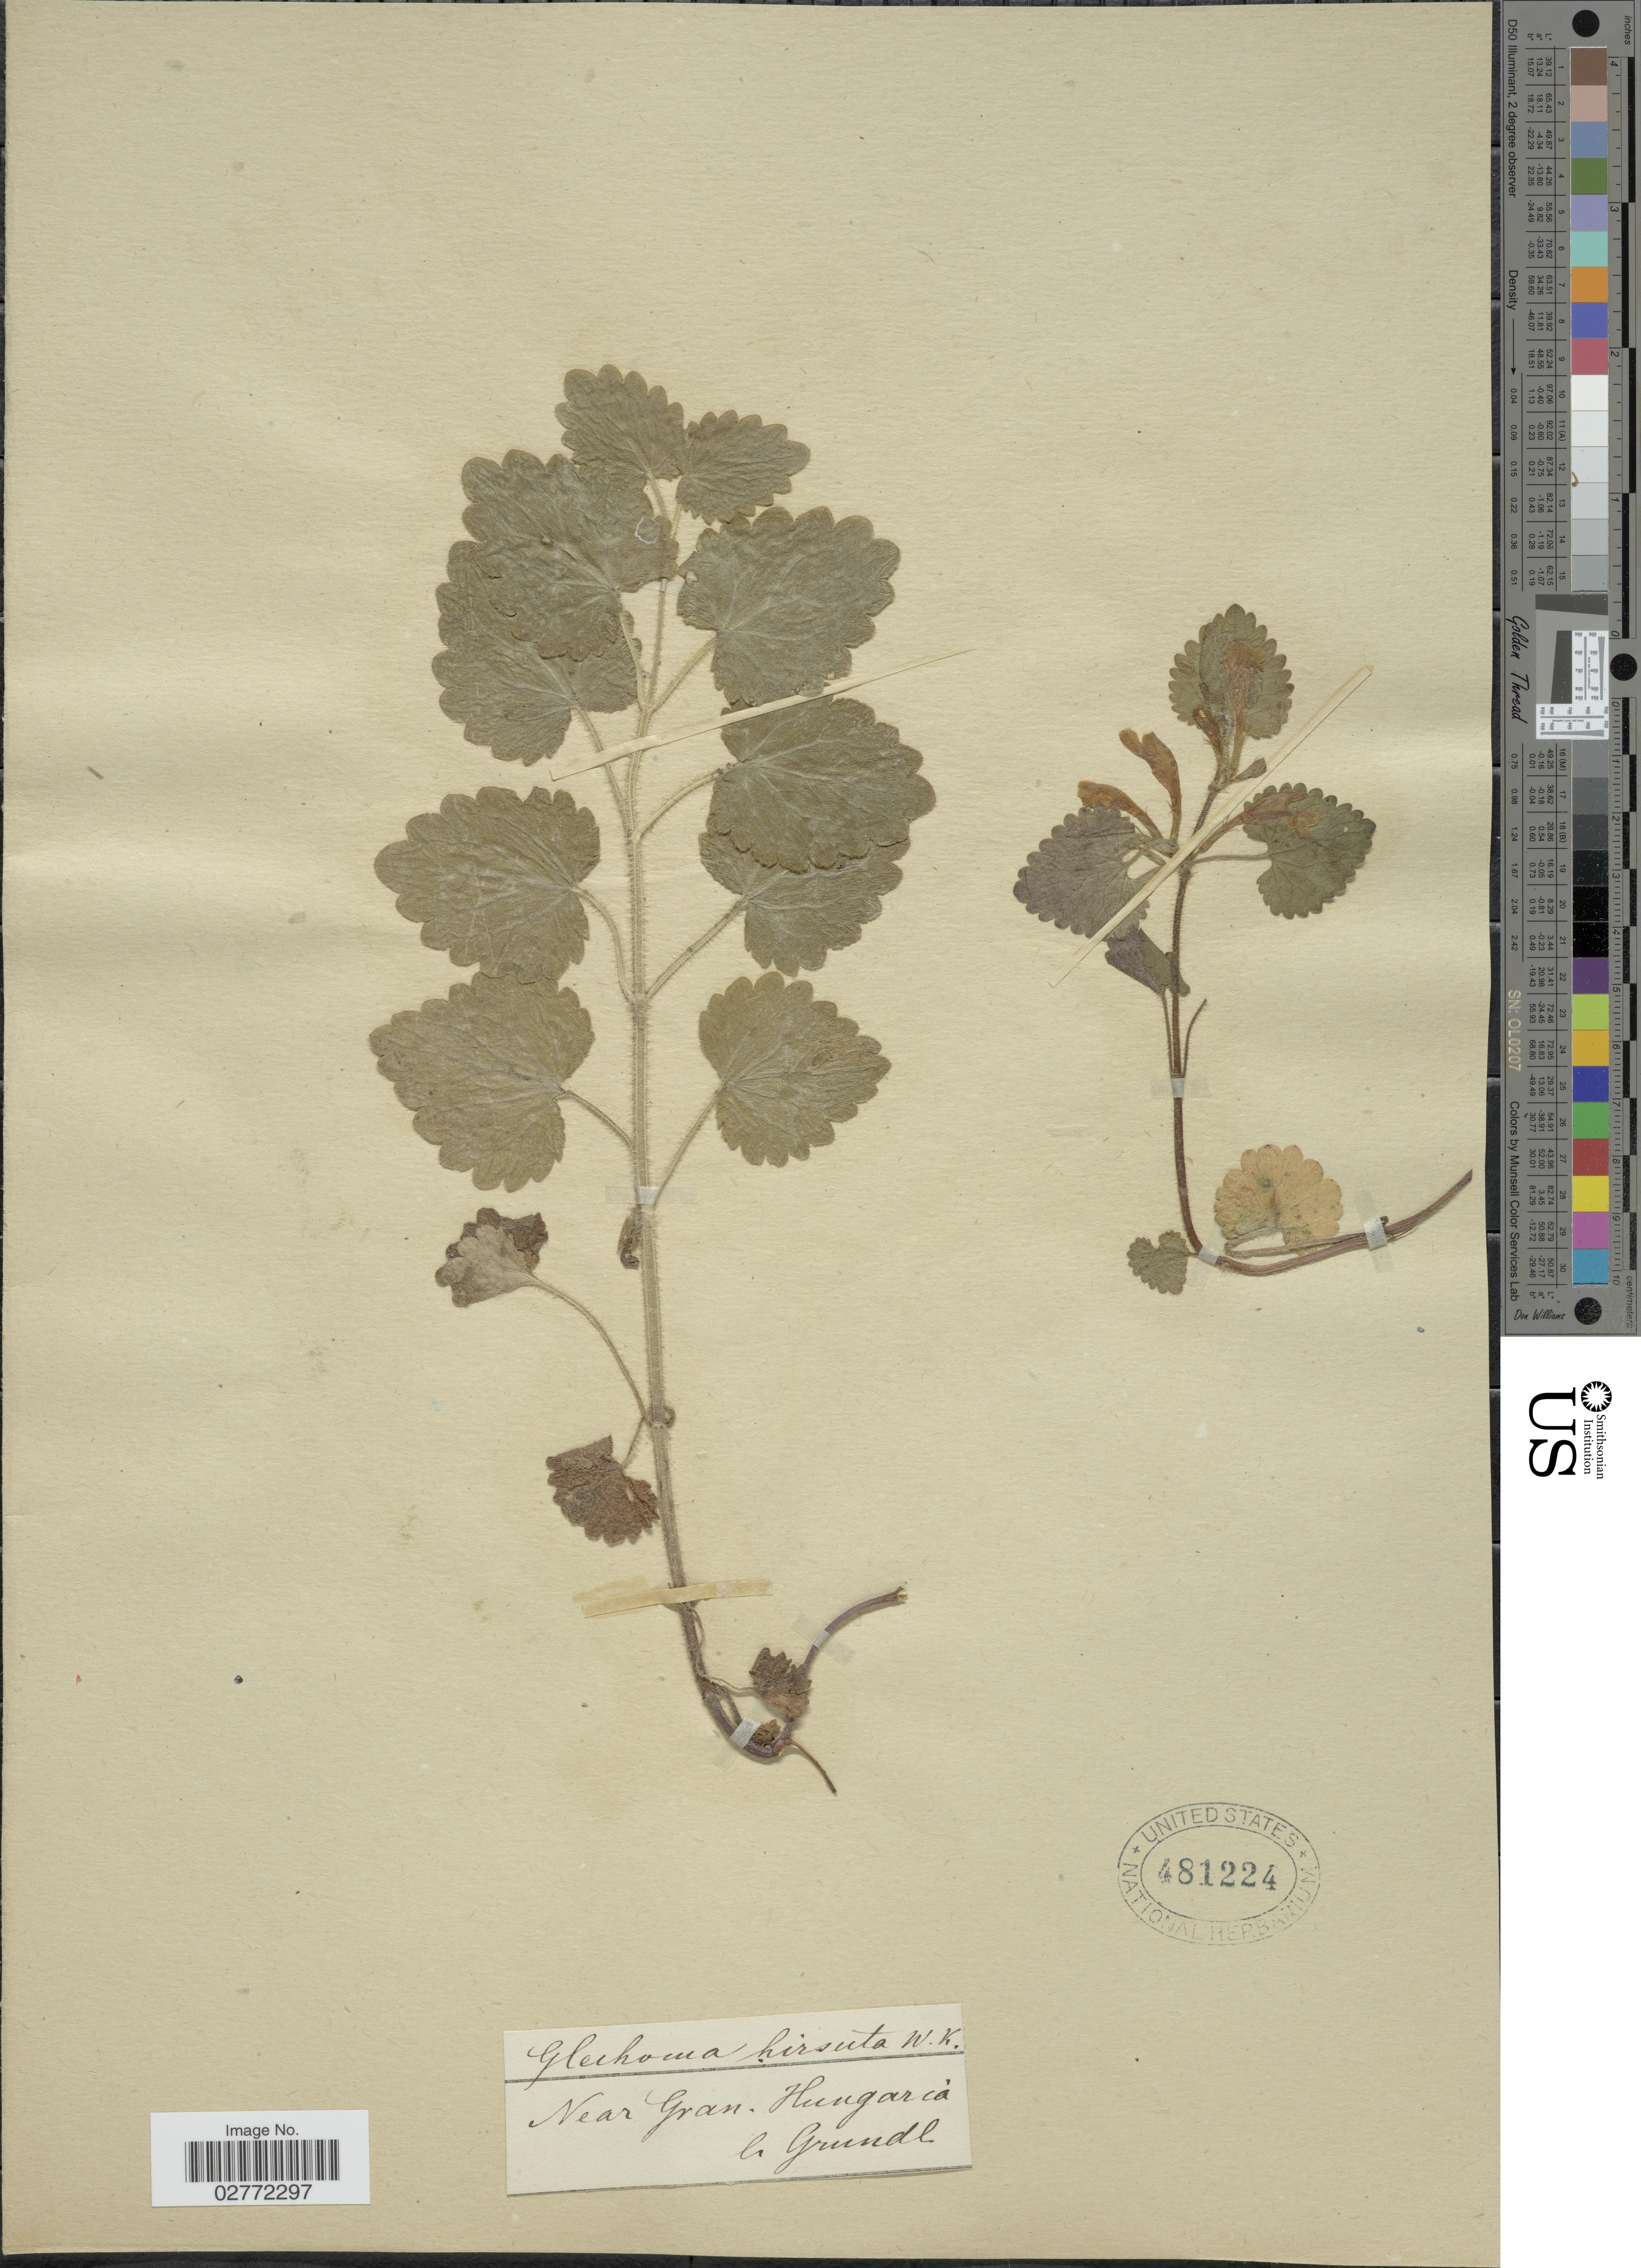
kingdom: Plantae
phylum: Tracheophyta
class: Magnoliopsida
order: Lamiales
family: Lamiaceae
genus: Glechoma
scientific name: Glechoma hirsuta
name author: Waldst. & Kit.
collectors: I. Grundl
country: Hungary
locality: Near Gran. Hungaria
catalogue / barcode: US 481224